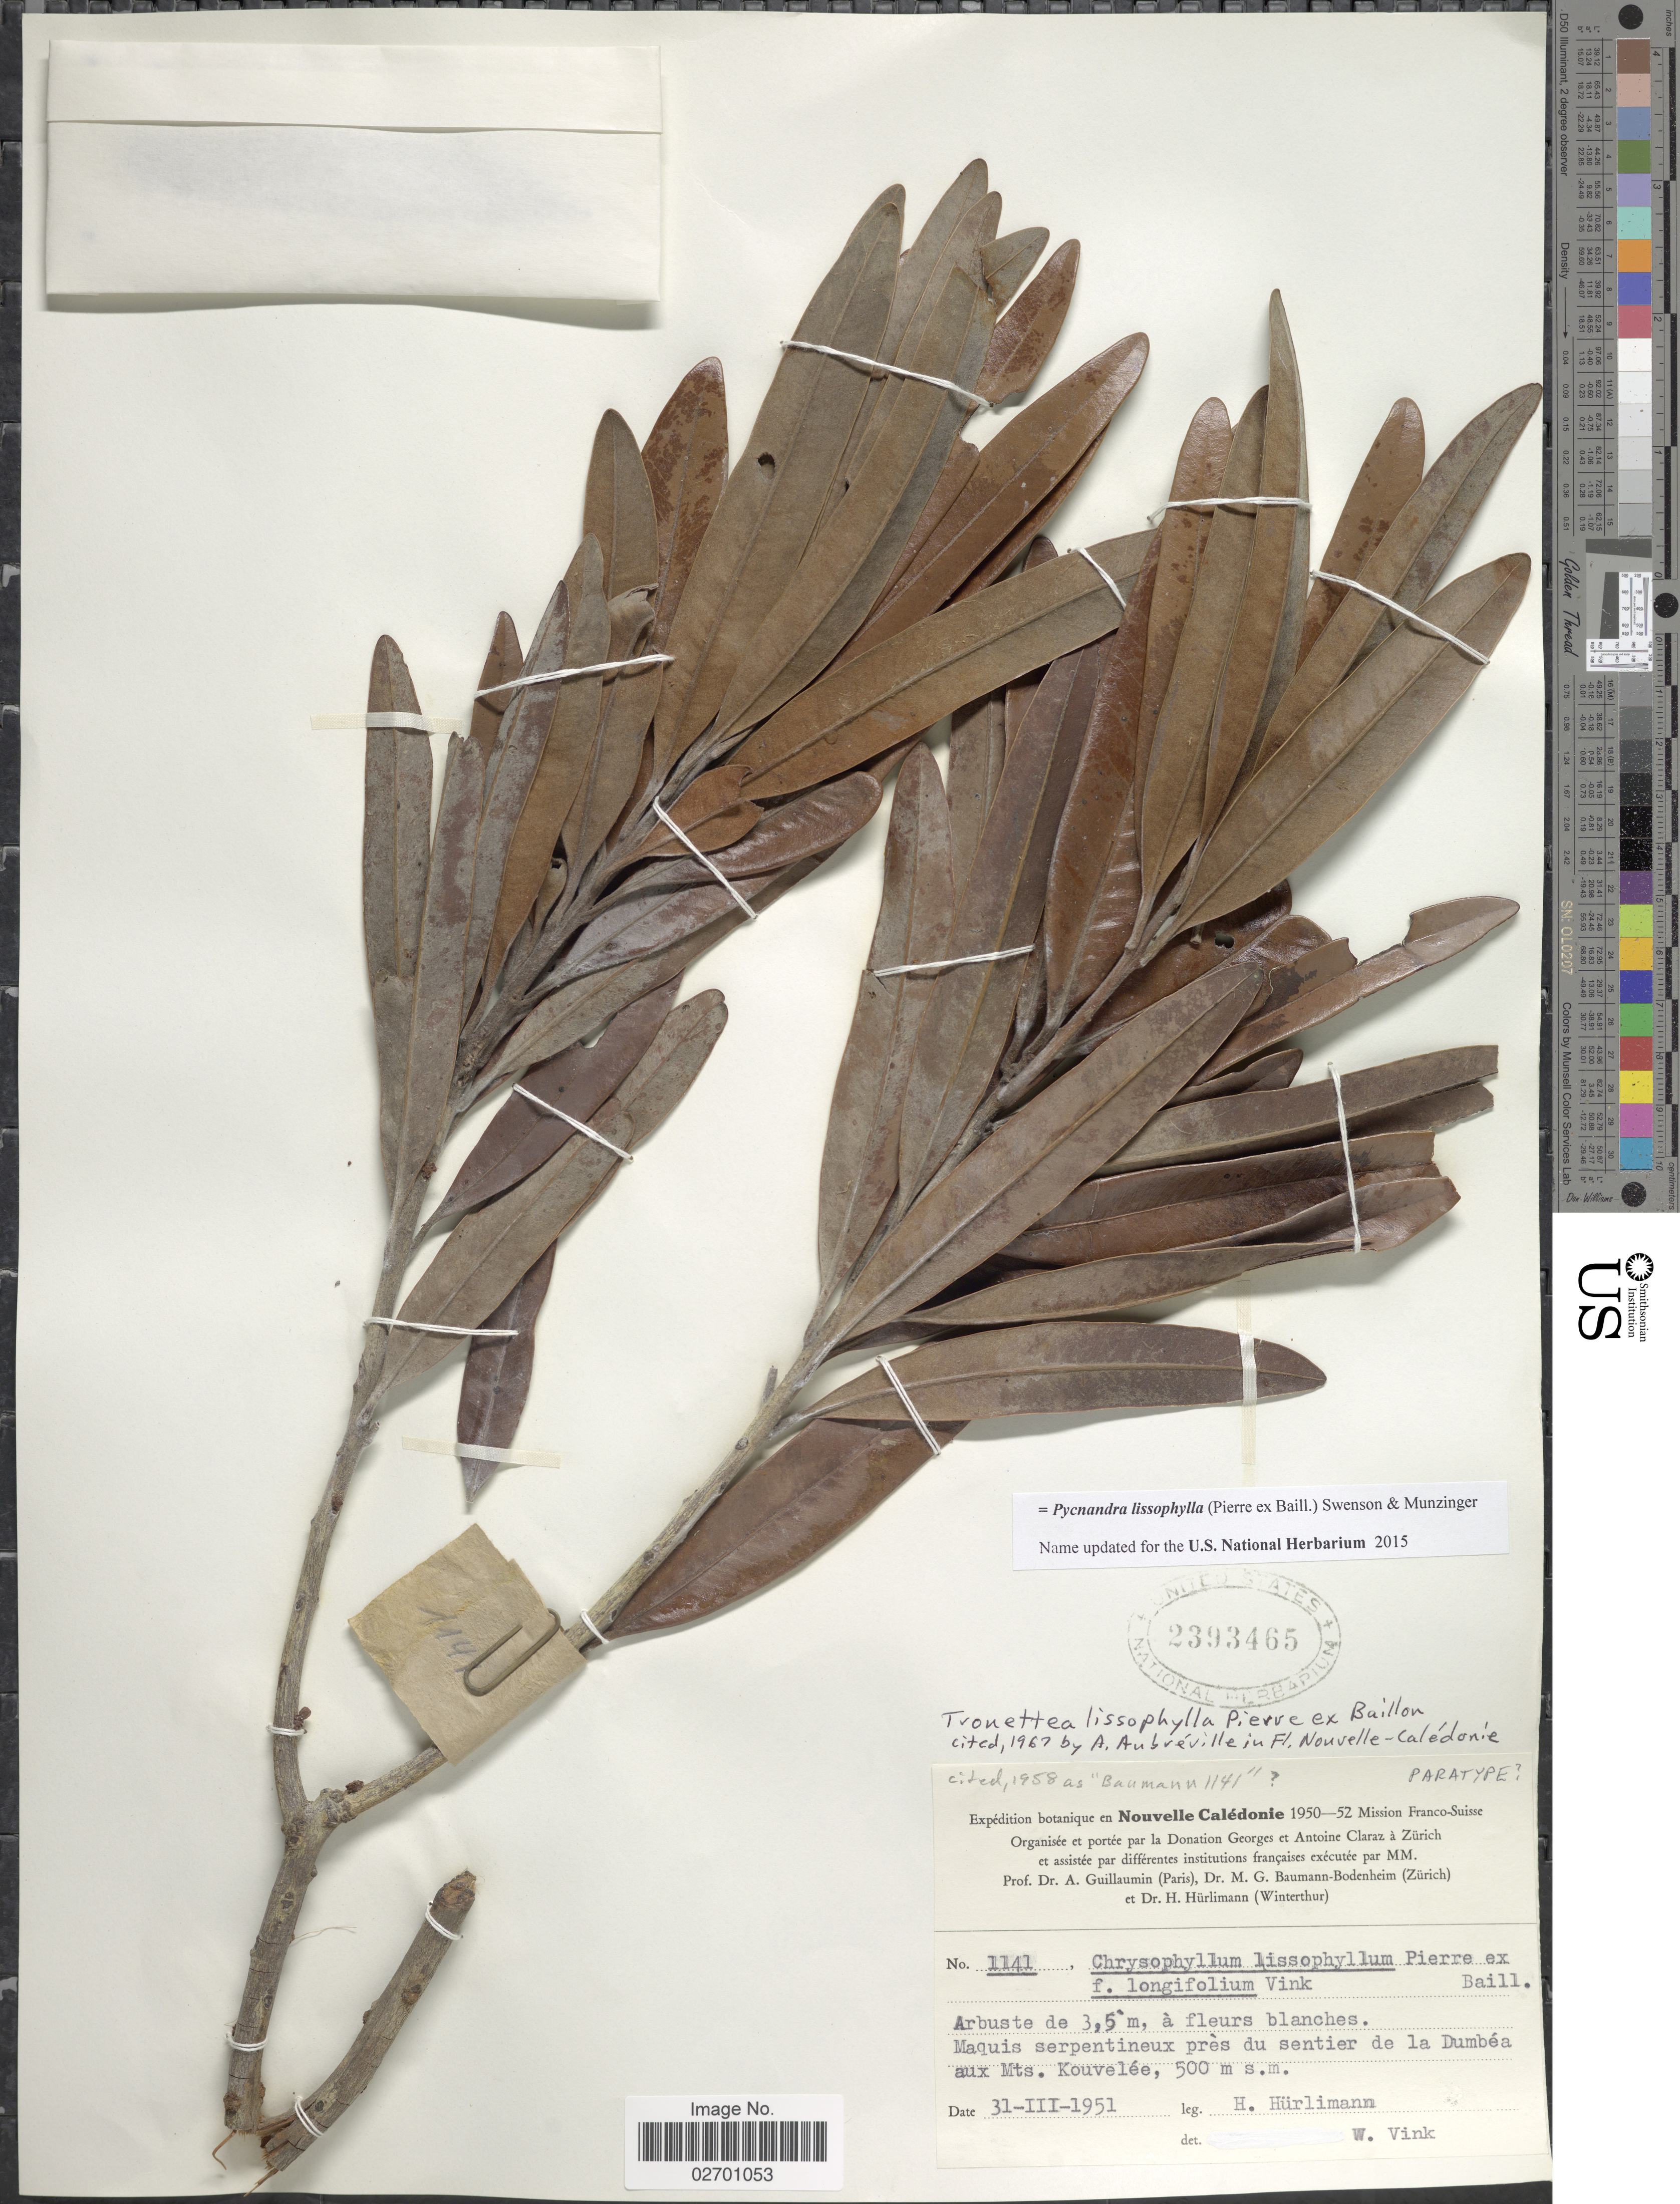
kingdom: Plantae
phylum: Tracheophyta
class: Magnoliopsida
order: Ericales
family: Sapotaceae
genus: Pycnandra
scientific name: Pycnandra lissophylla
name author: (Pierre ex Baill.) Swenson & Munzinger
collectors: H. Hürlimann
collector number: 1141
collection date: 1951-03-31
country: New Caledonia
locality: Maquis serpentineux pres du sentier de la Dumbea aux Mts. Kouvelee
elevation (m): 500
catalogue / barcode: US 2393465